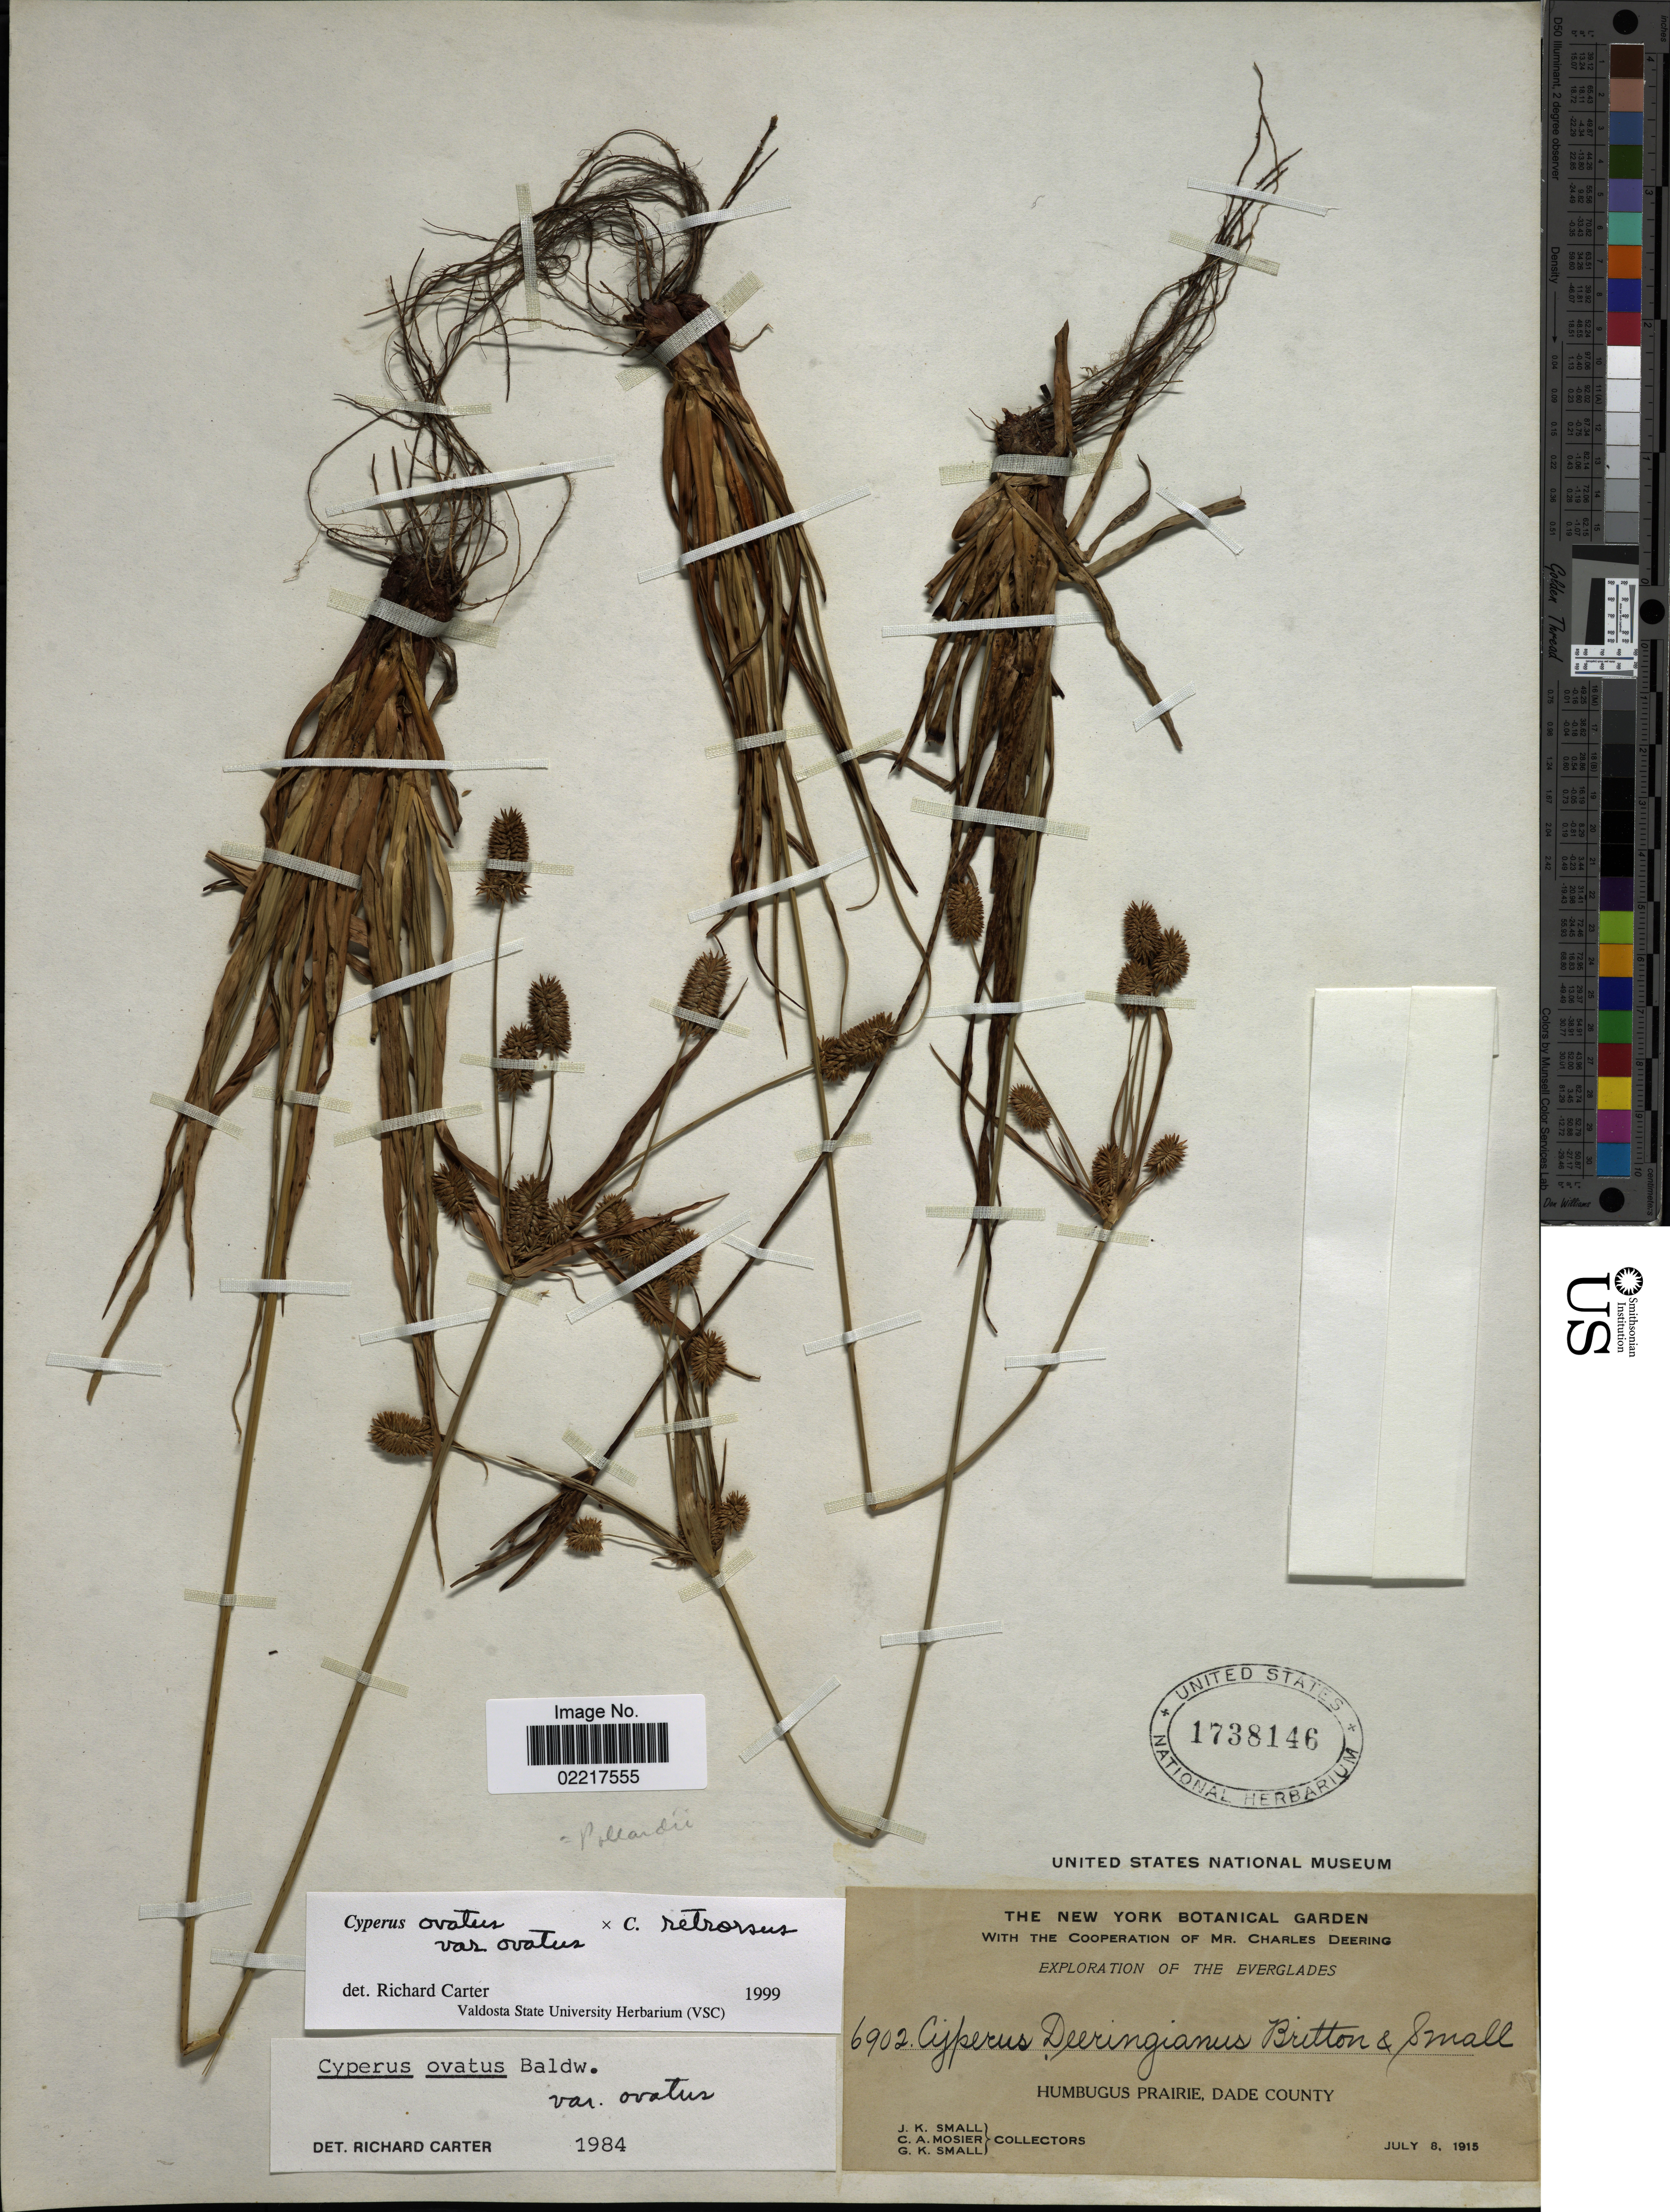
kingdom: Plantae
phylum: Tracheophyta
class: Liliopsida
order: Poales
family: Cyperaceae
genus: Cyperus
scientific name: Cyperus ovatus var. ovatus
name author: Baldwin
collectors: J. K. Small, C. A. Mosier & G. K. Small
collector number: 6902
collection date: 1915-07-08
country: United States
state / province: Florida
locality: The Everglades, Humbugus Prairie, Dade County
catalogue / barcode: US 1738146